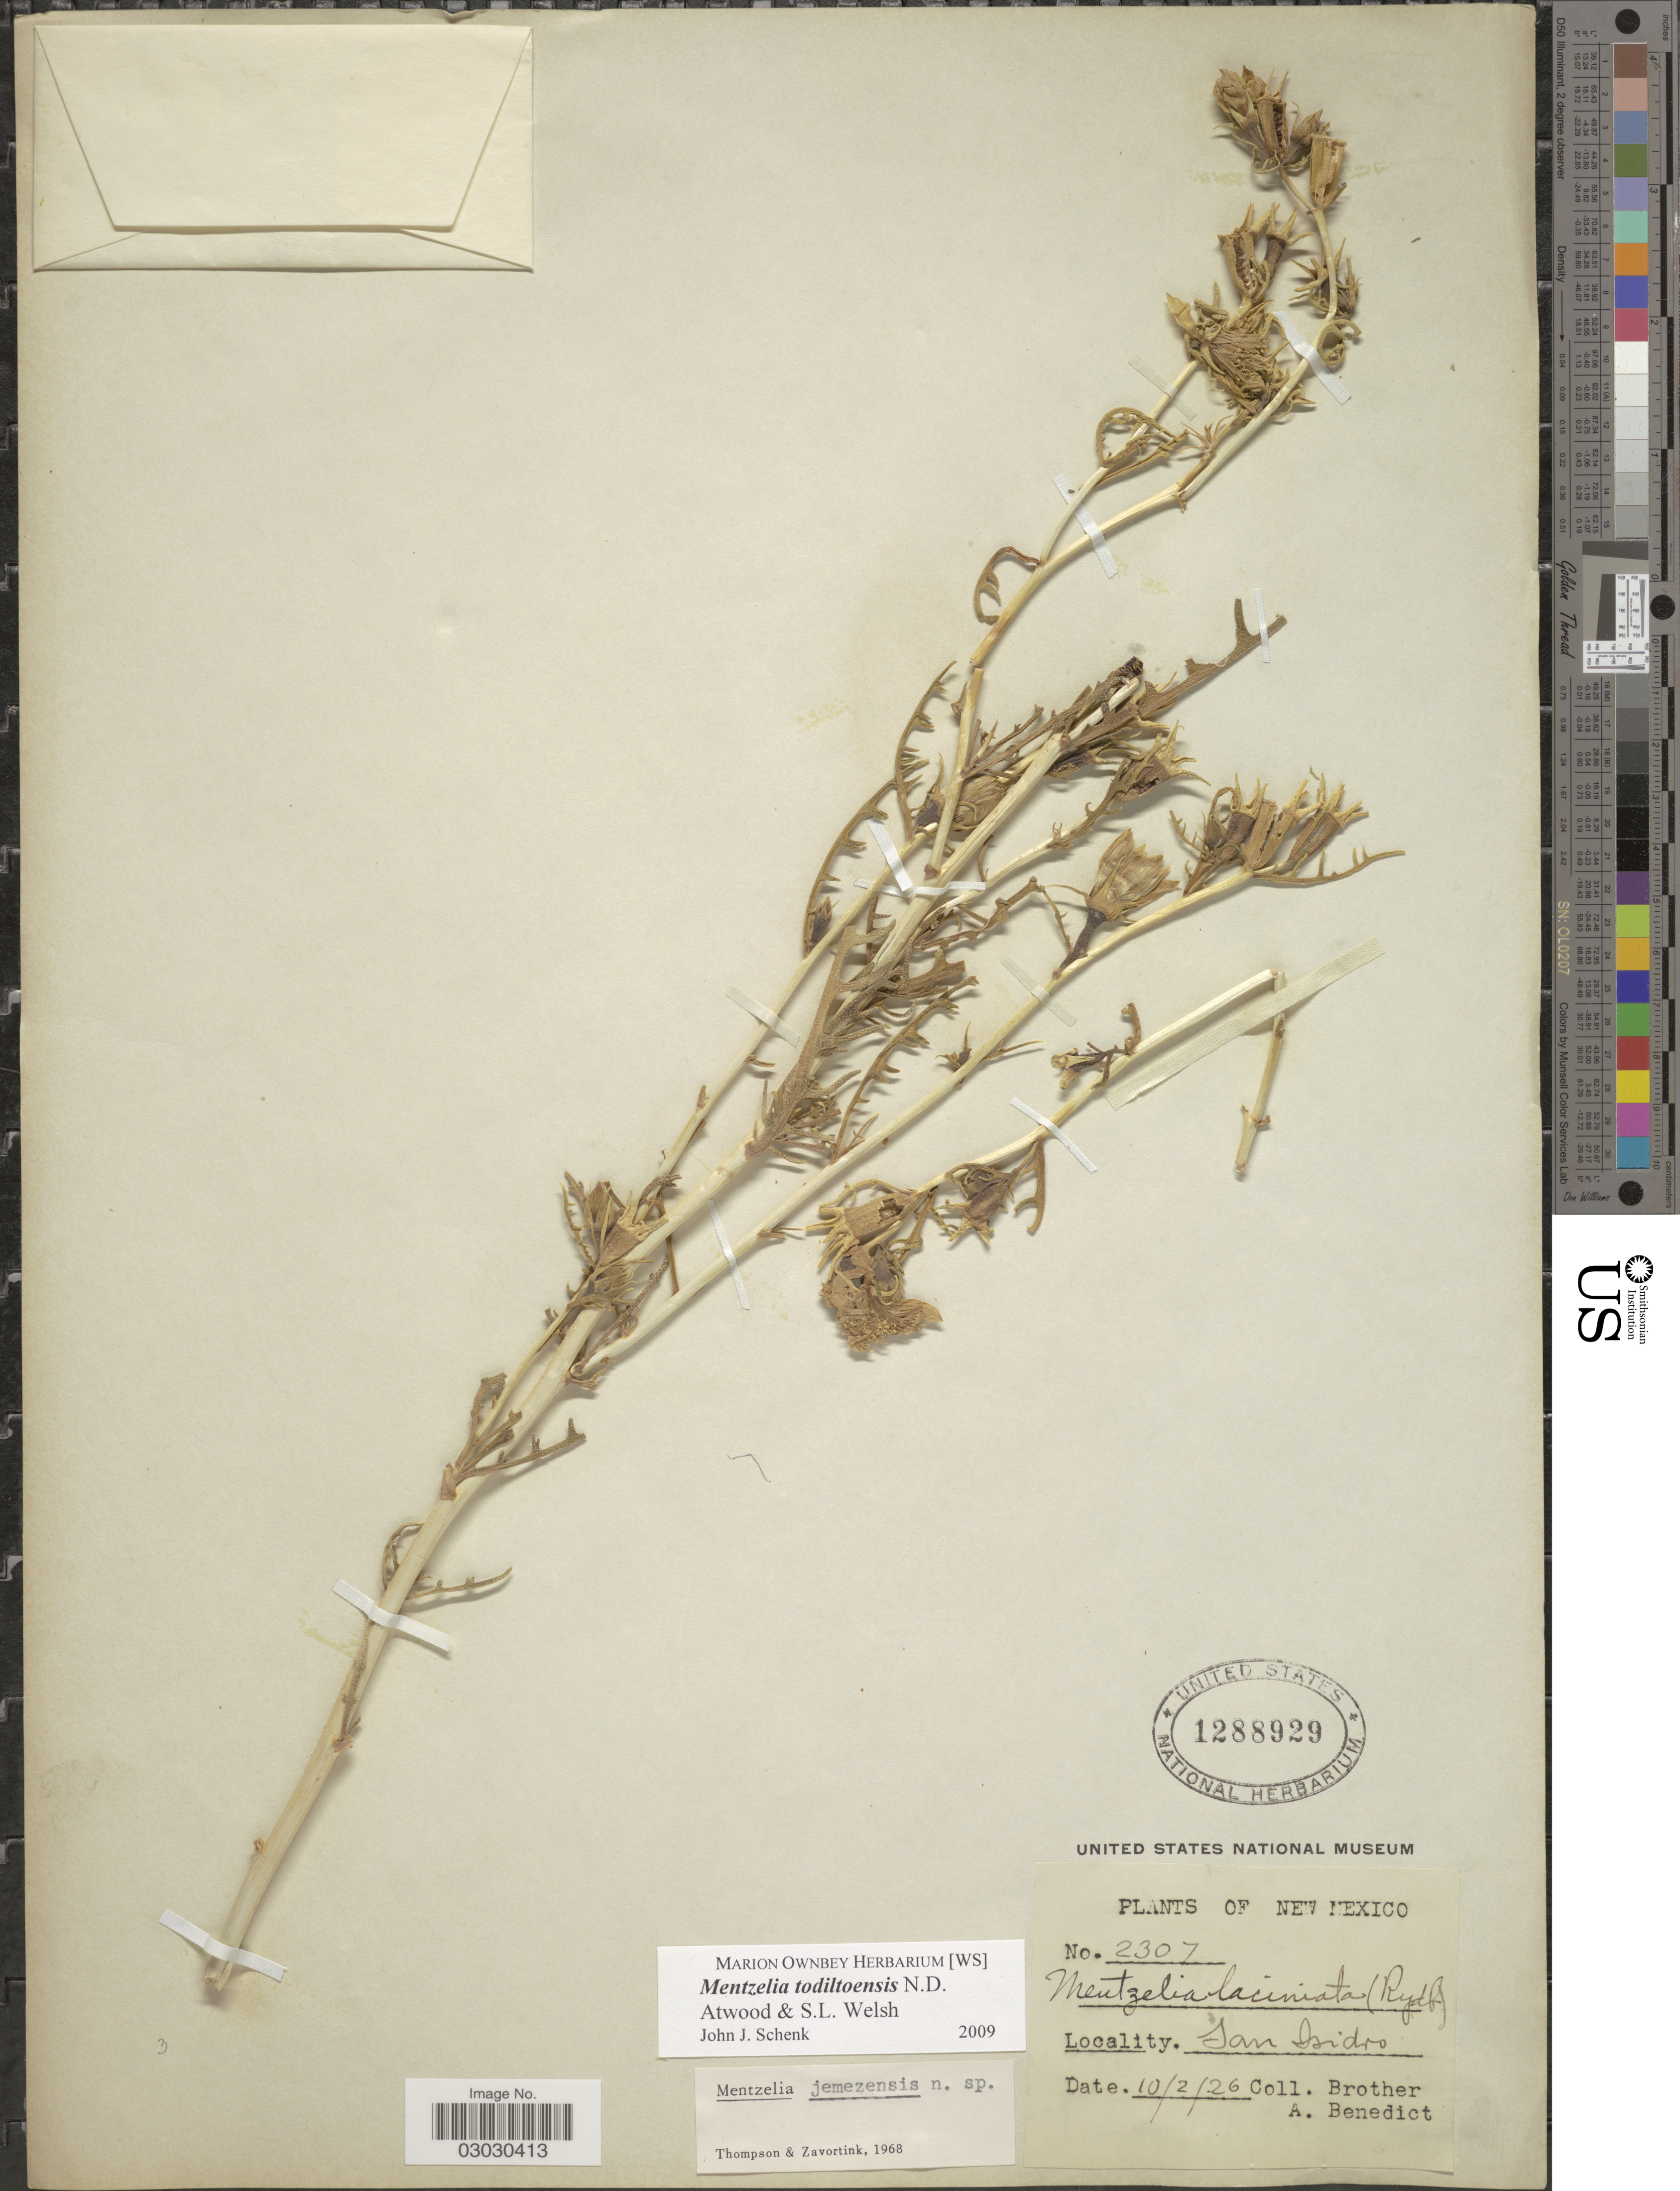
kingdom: Plantae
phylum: Tracheophyta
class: Magnoliopsida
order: Cornales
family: Loasaceae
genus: Mentzelia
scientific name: Mentzelia todiltoensis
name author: Atwood & S.L. Welsh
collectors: Bro. A. Benedict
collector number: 2307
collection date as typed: Transcribed d/m/y: 2/10/26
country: United States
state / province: New Mexico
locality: San Isidro.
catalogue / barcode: US 1288929